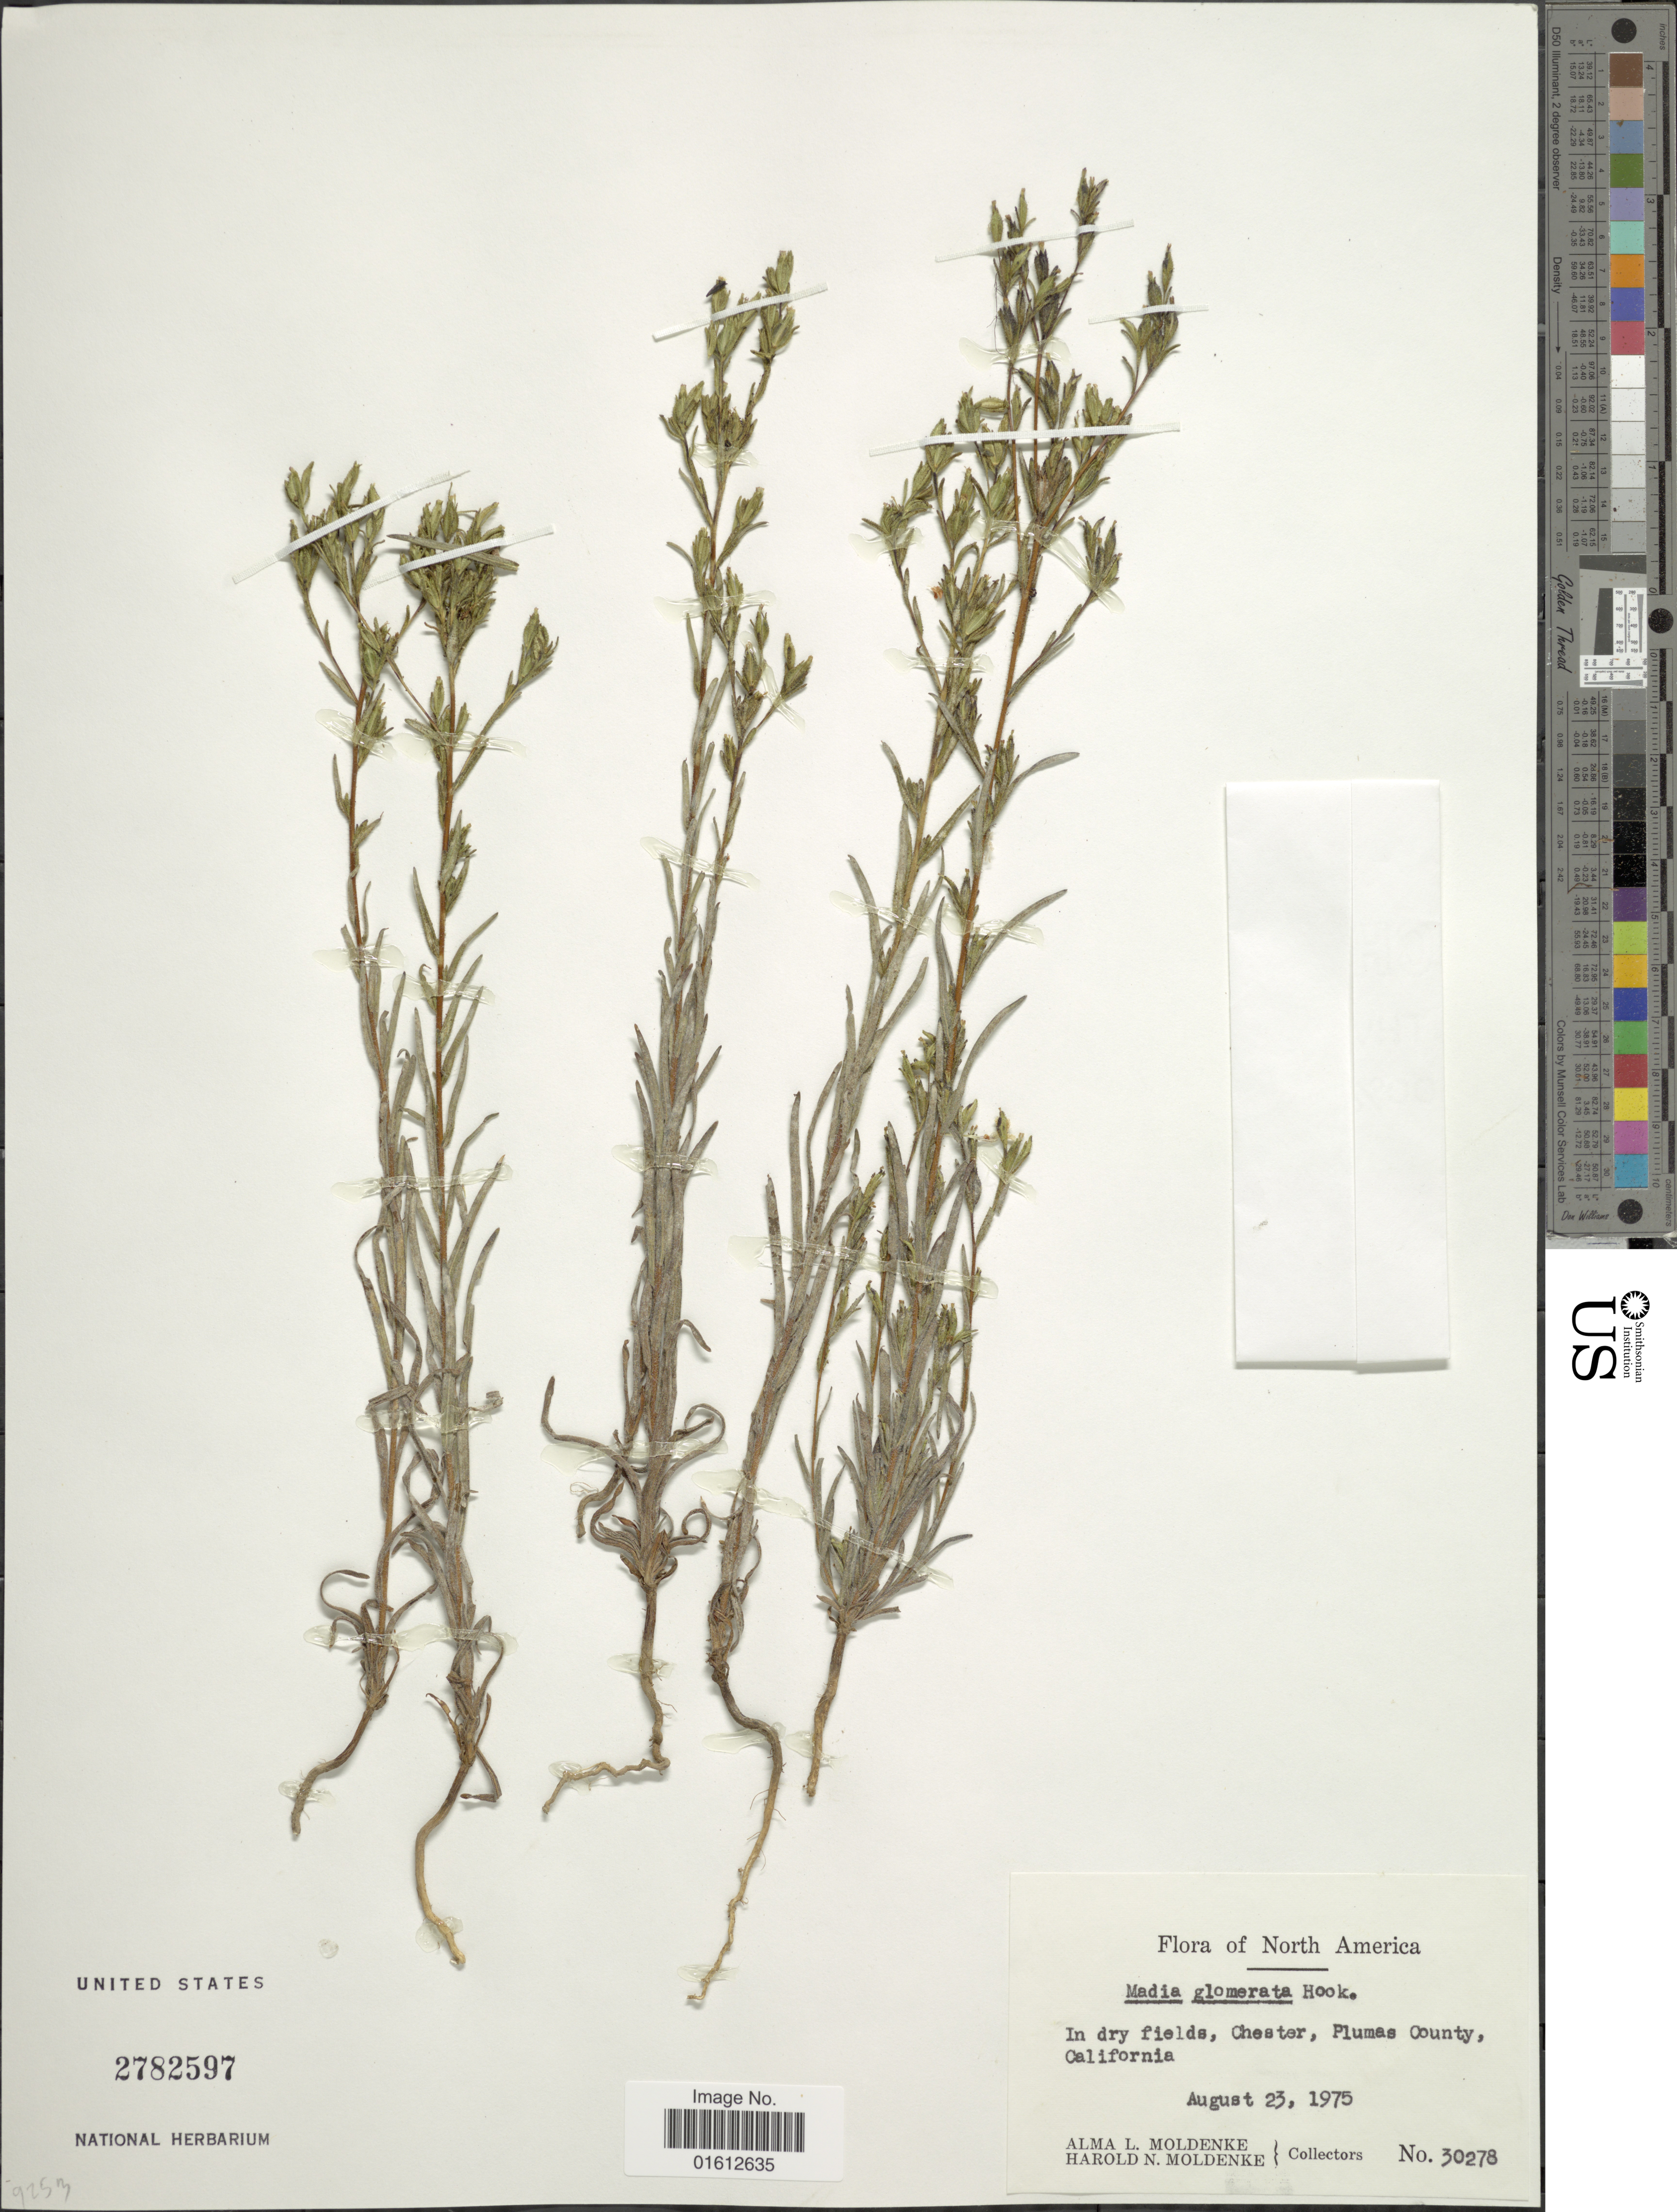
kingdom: Plantae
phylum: Tracheophyta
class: Magnoliopsida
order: Asterales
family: Asteraceae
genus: Madia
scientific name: Madia glomerata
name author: Hook.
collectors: A. L. Moldenke & H. N. Moldenke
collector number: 30278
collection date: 1975-08-23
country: United States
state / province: California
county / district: Plumas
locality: In dry fields, Chester, Plumas County.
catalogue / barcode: US 2782597